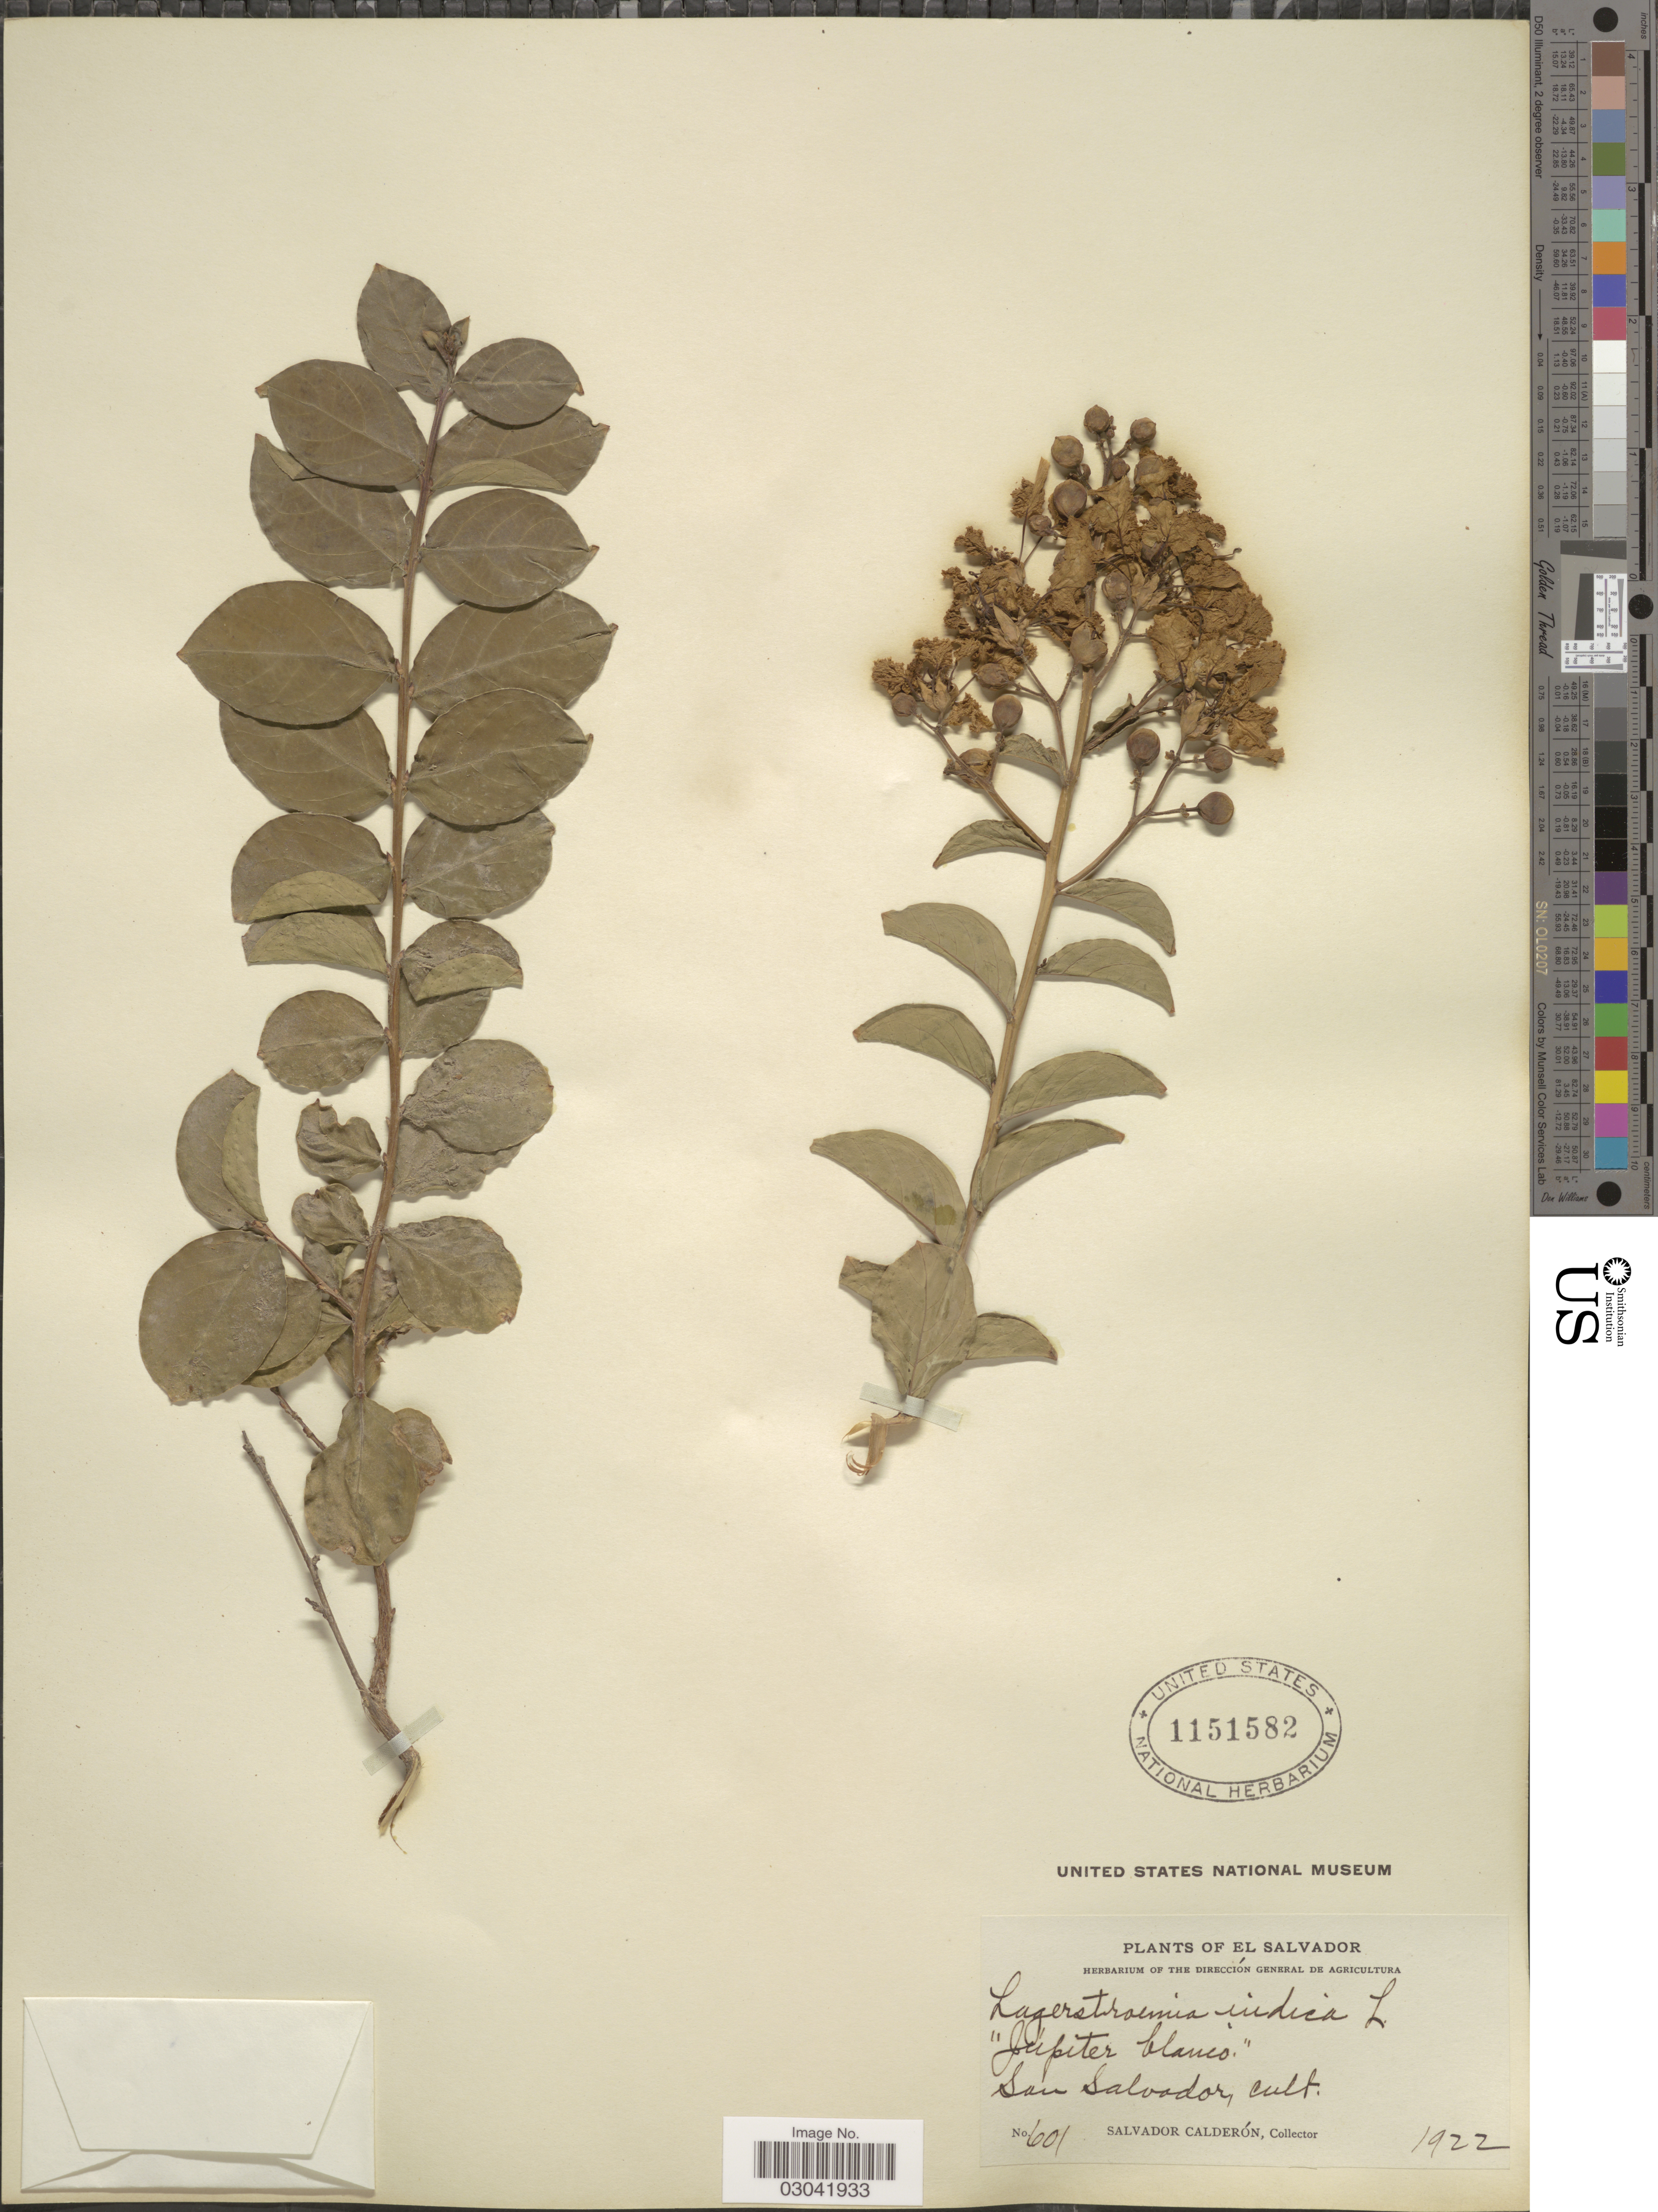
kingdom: Plantae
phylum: Tracheophyta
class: Magnoliopsida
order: Myrtales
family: Lythraceae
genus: Lagerstroemia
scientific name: Lagerstroemia indica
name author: L.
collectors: S. Calderón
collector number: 601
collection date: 1922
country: El Salvador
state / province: San Salvador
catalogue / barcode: US 1151582